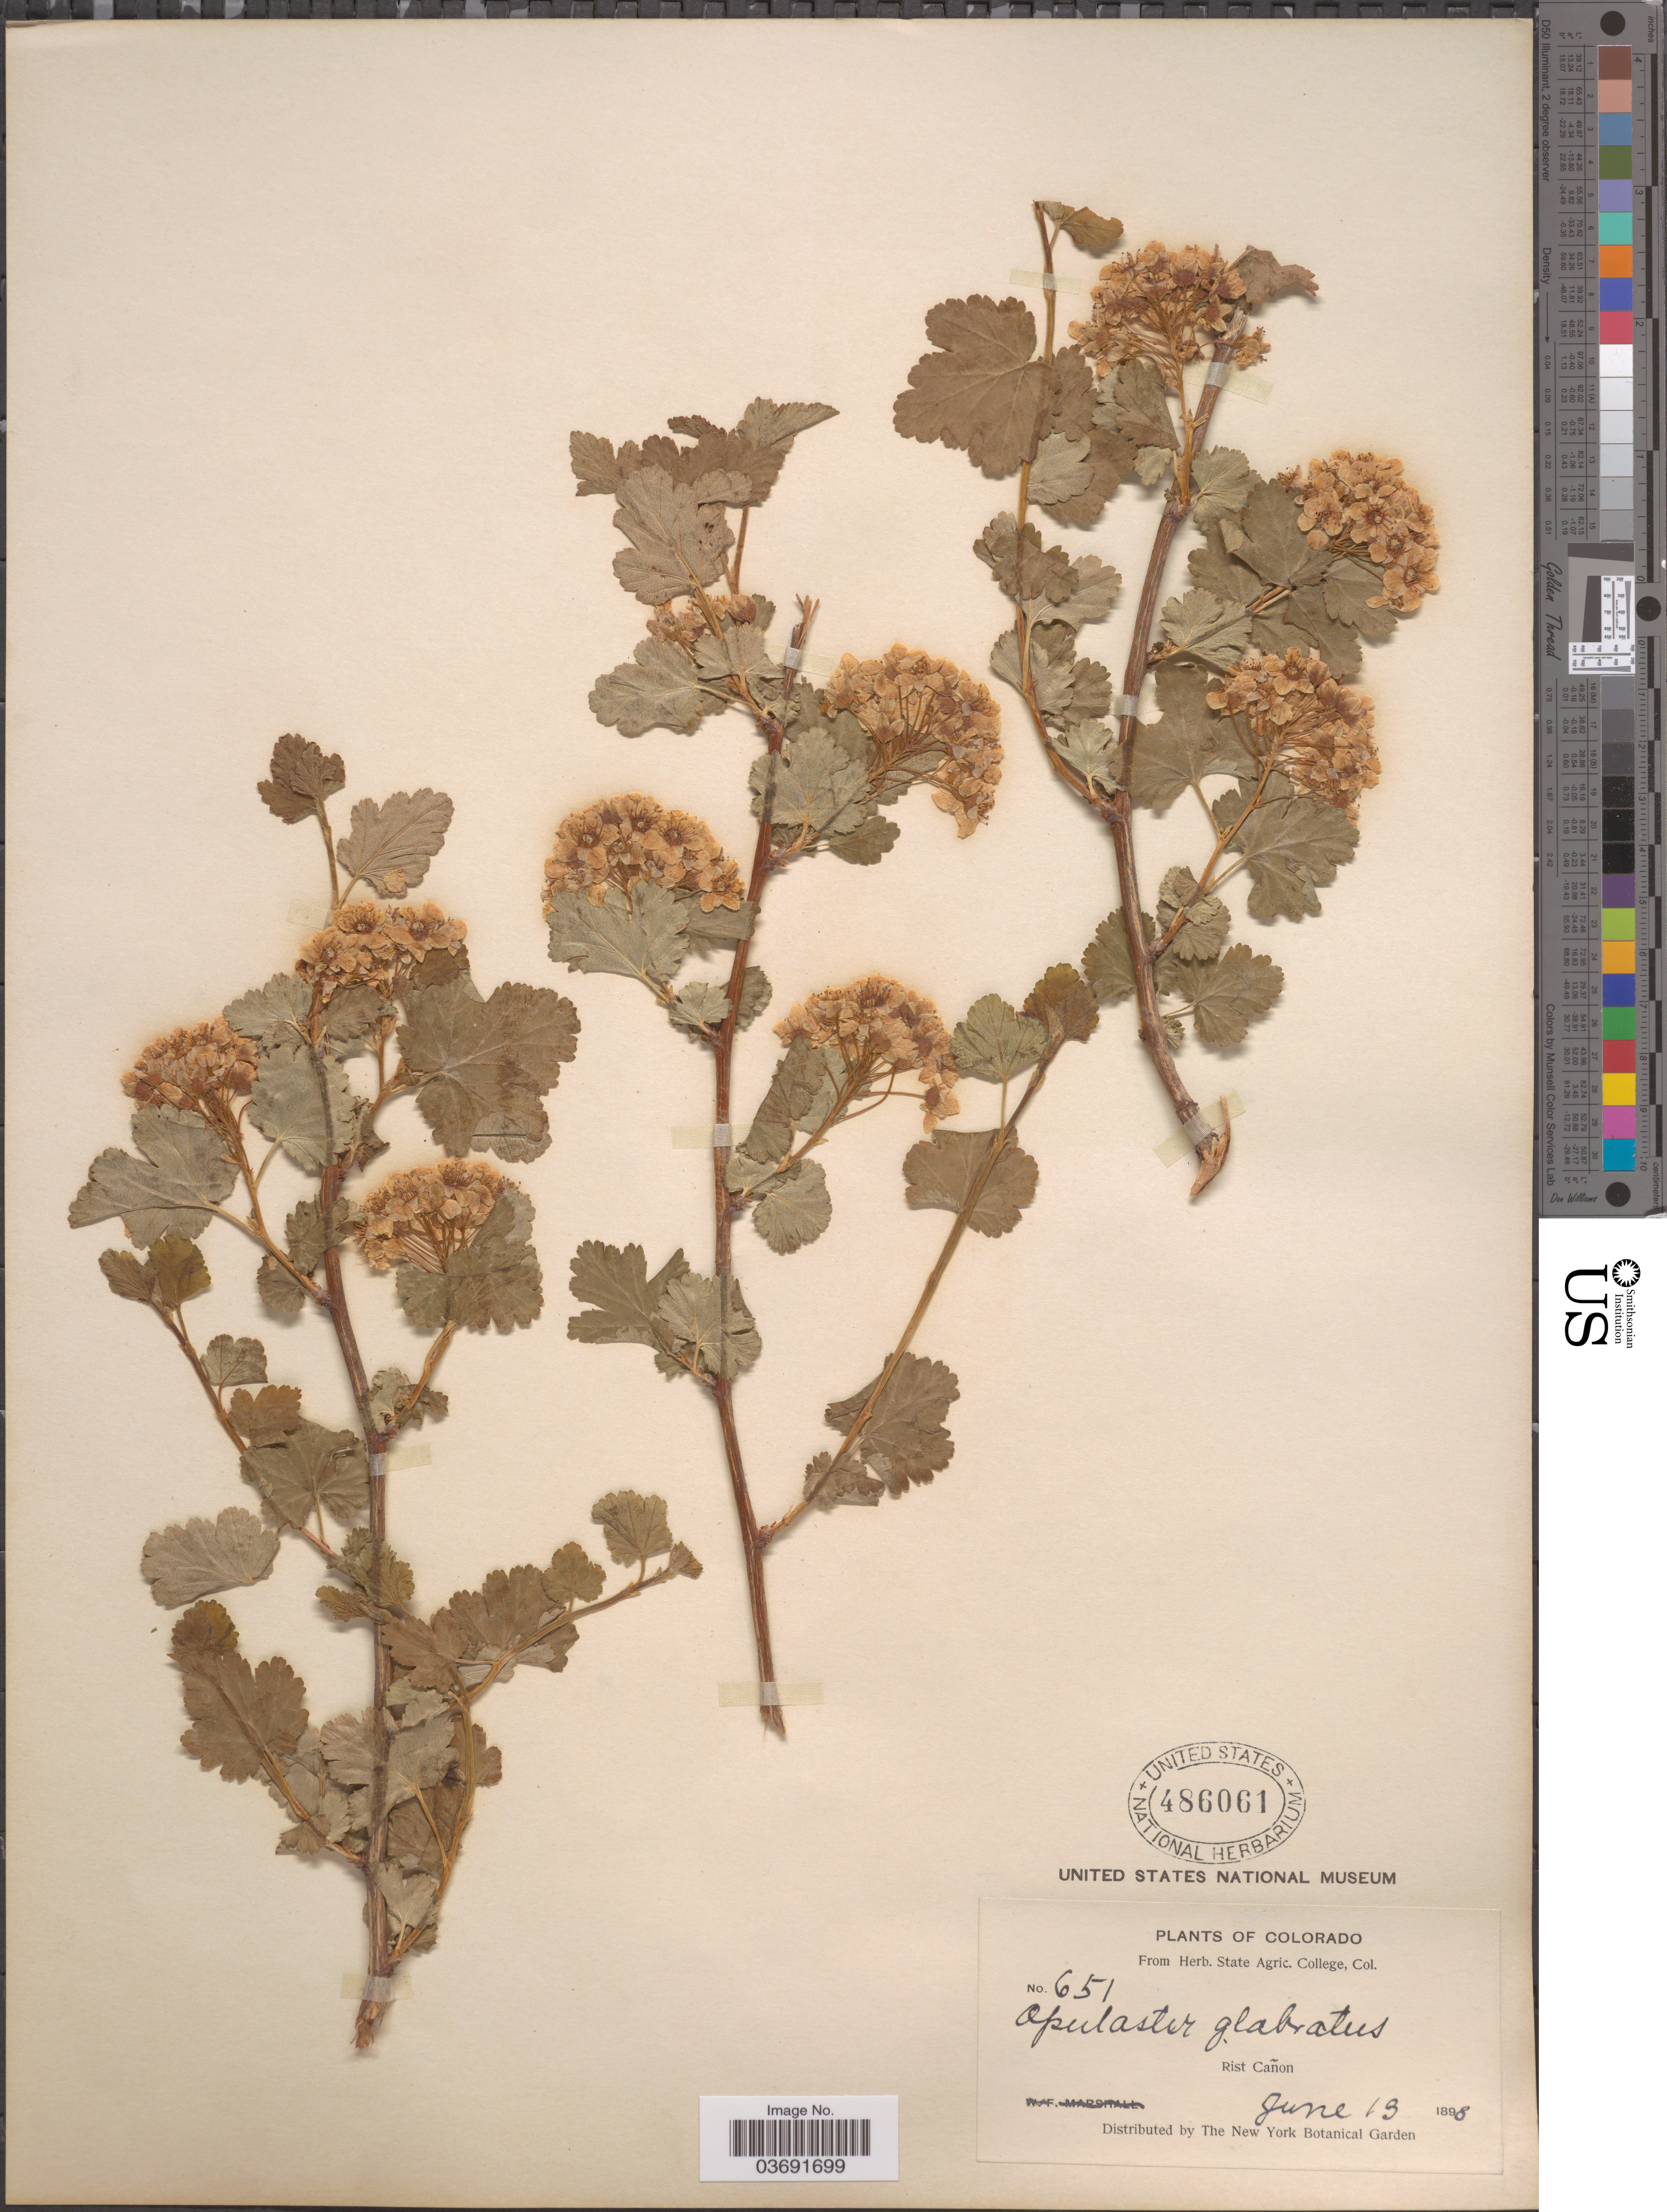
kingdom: Plantae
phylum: Tracheophyta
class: Magnoliopsida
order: Rosales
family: Rosaceae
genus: Physocarpus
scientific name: Physocarpus monogynus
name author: (Torr.) J.M. Coult.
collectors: ex herb. State Agric. College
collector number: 651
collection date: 1898-06-13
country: United States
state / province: Colorado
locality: Rist Cañon.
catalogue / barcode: US 486061